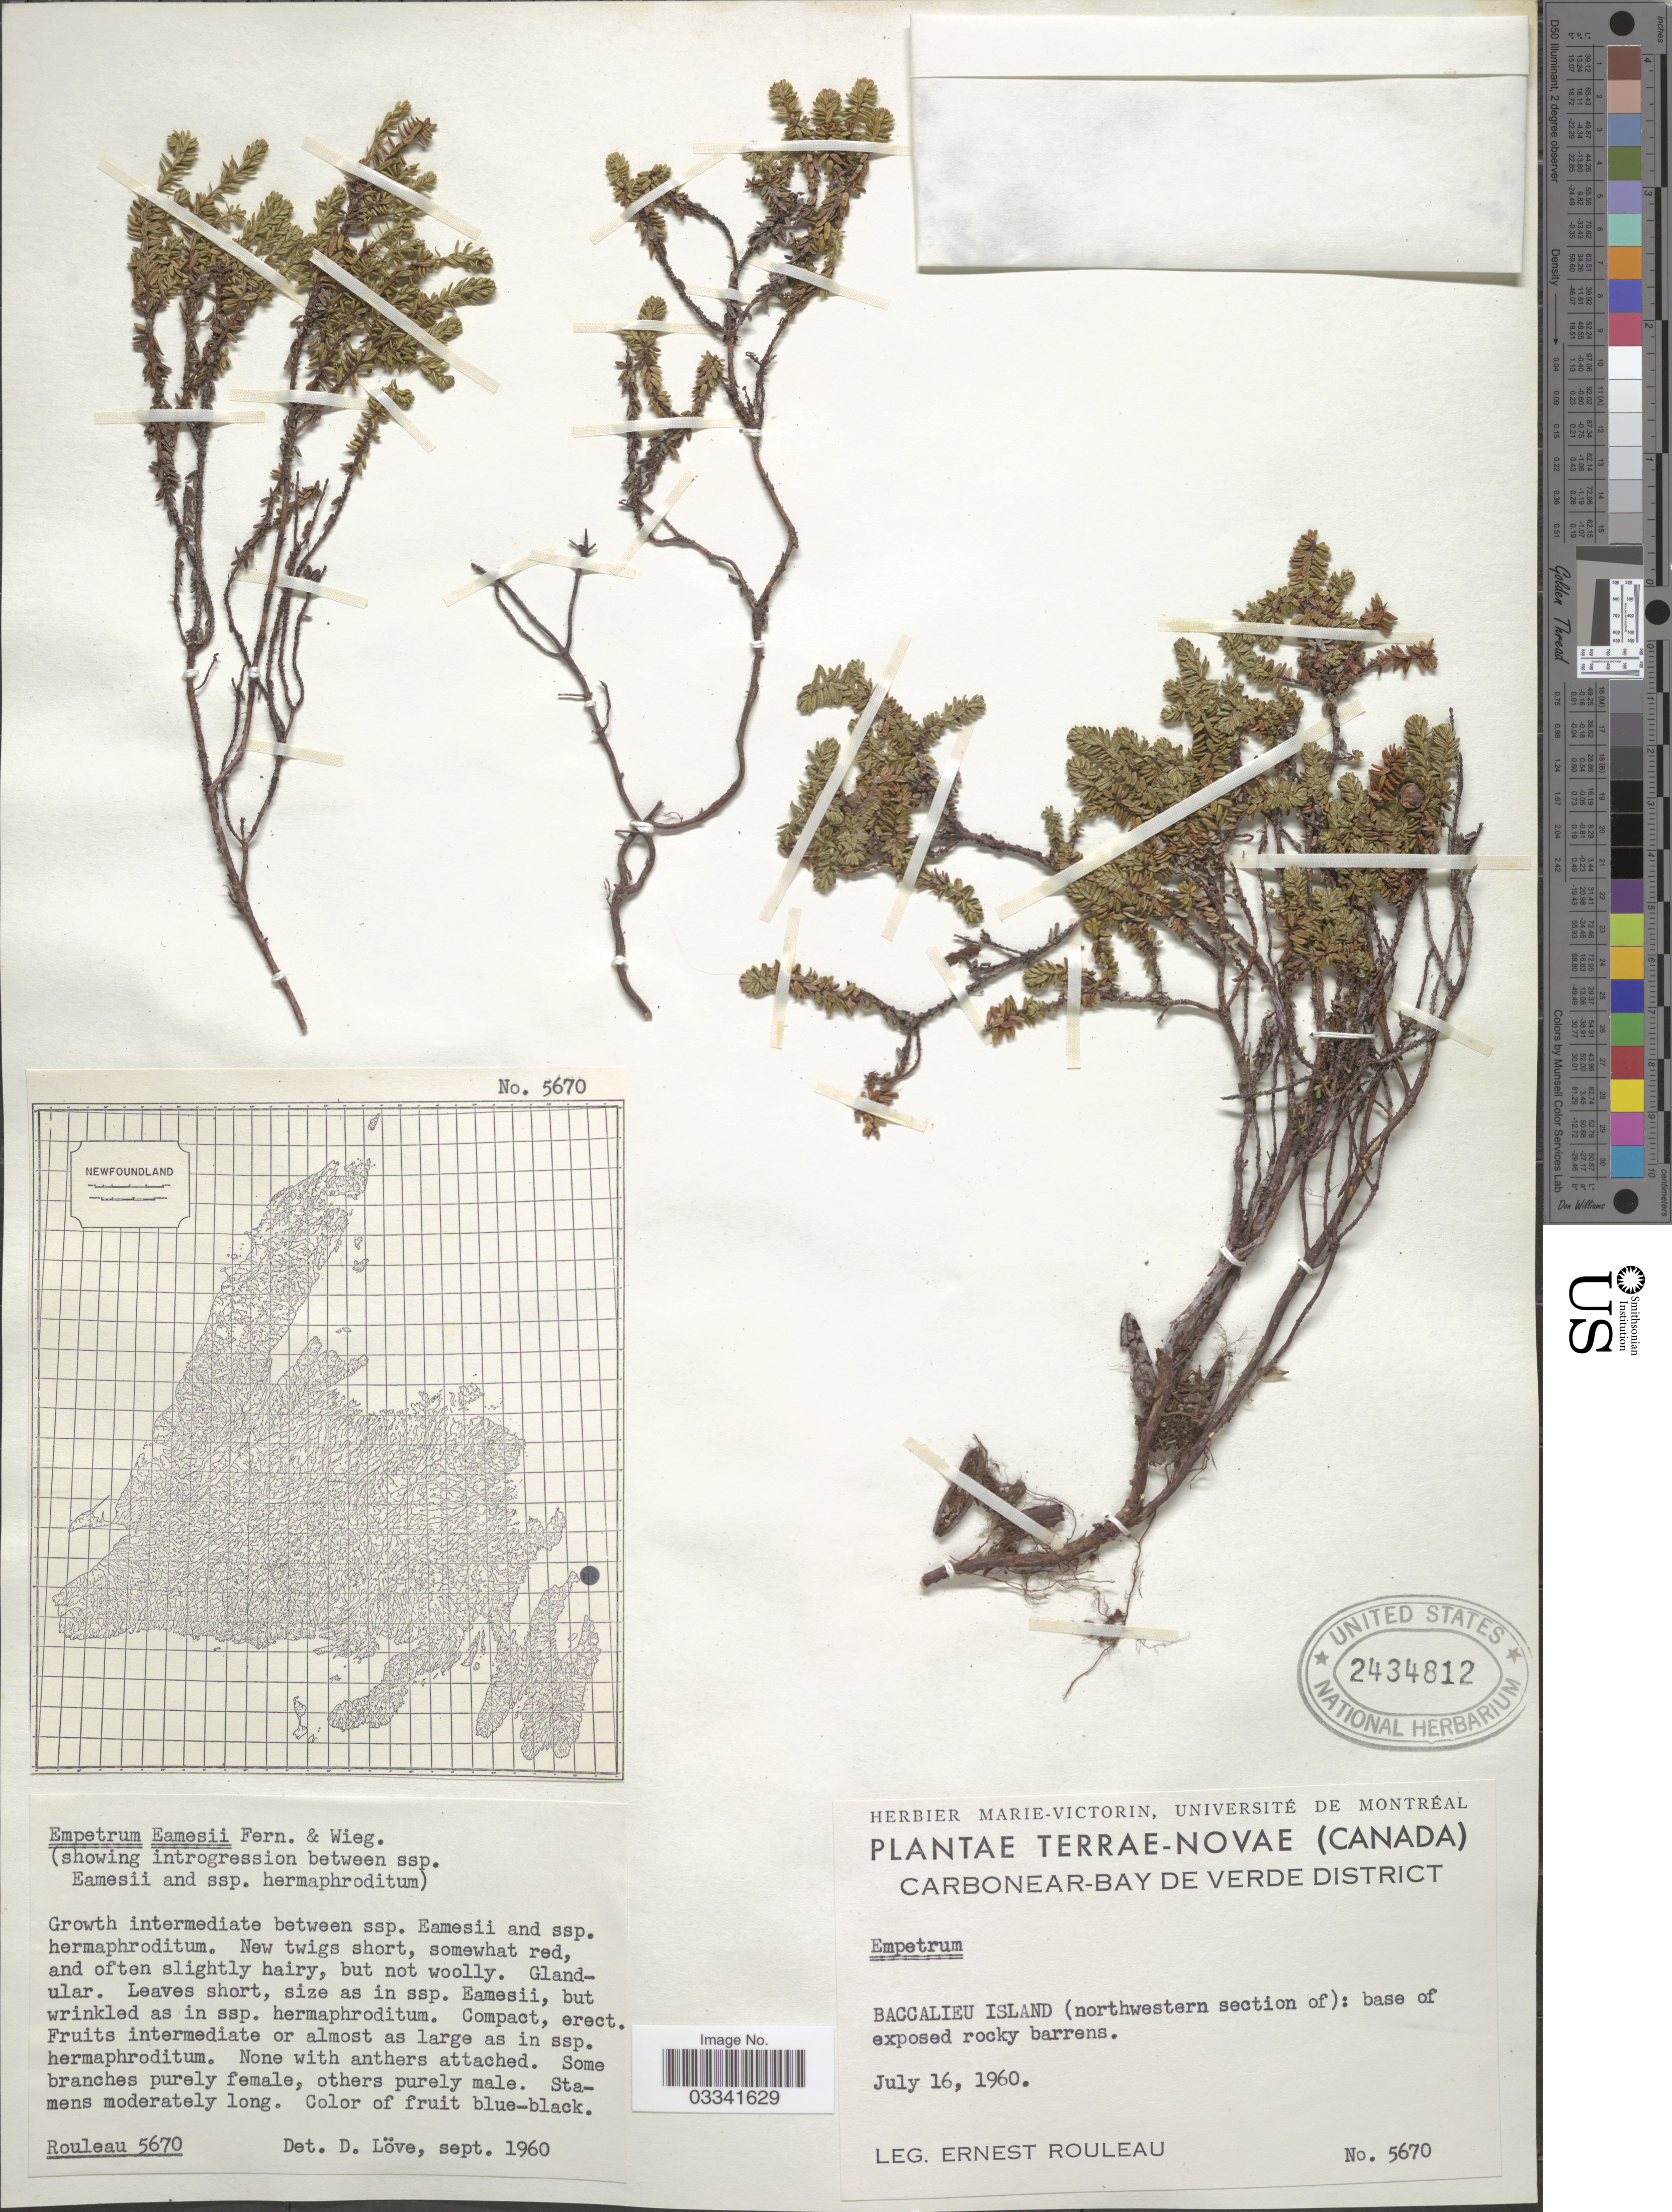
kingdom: Plantae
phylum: Tracheophyta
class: Magnoliopsida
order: Ericales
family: Ericaceae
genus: Empetrum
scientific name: Empetrum eamesii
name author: Fernald & Wiegand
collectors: J. Rouleau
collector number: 5670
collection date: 1960-07-16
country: Canada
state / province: Newfoundland and Labrador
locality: Terrae - Novae. Carbonear-Bay de Verde District. Baccalieu Island (northwestern section of).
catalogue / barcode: US 2434812